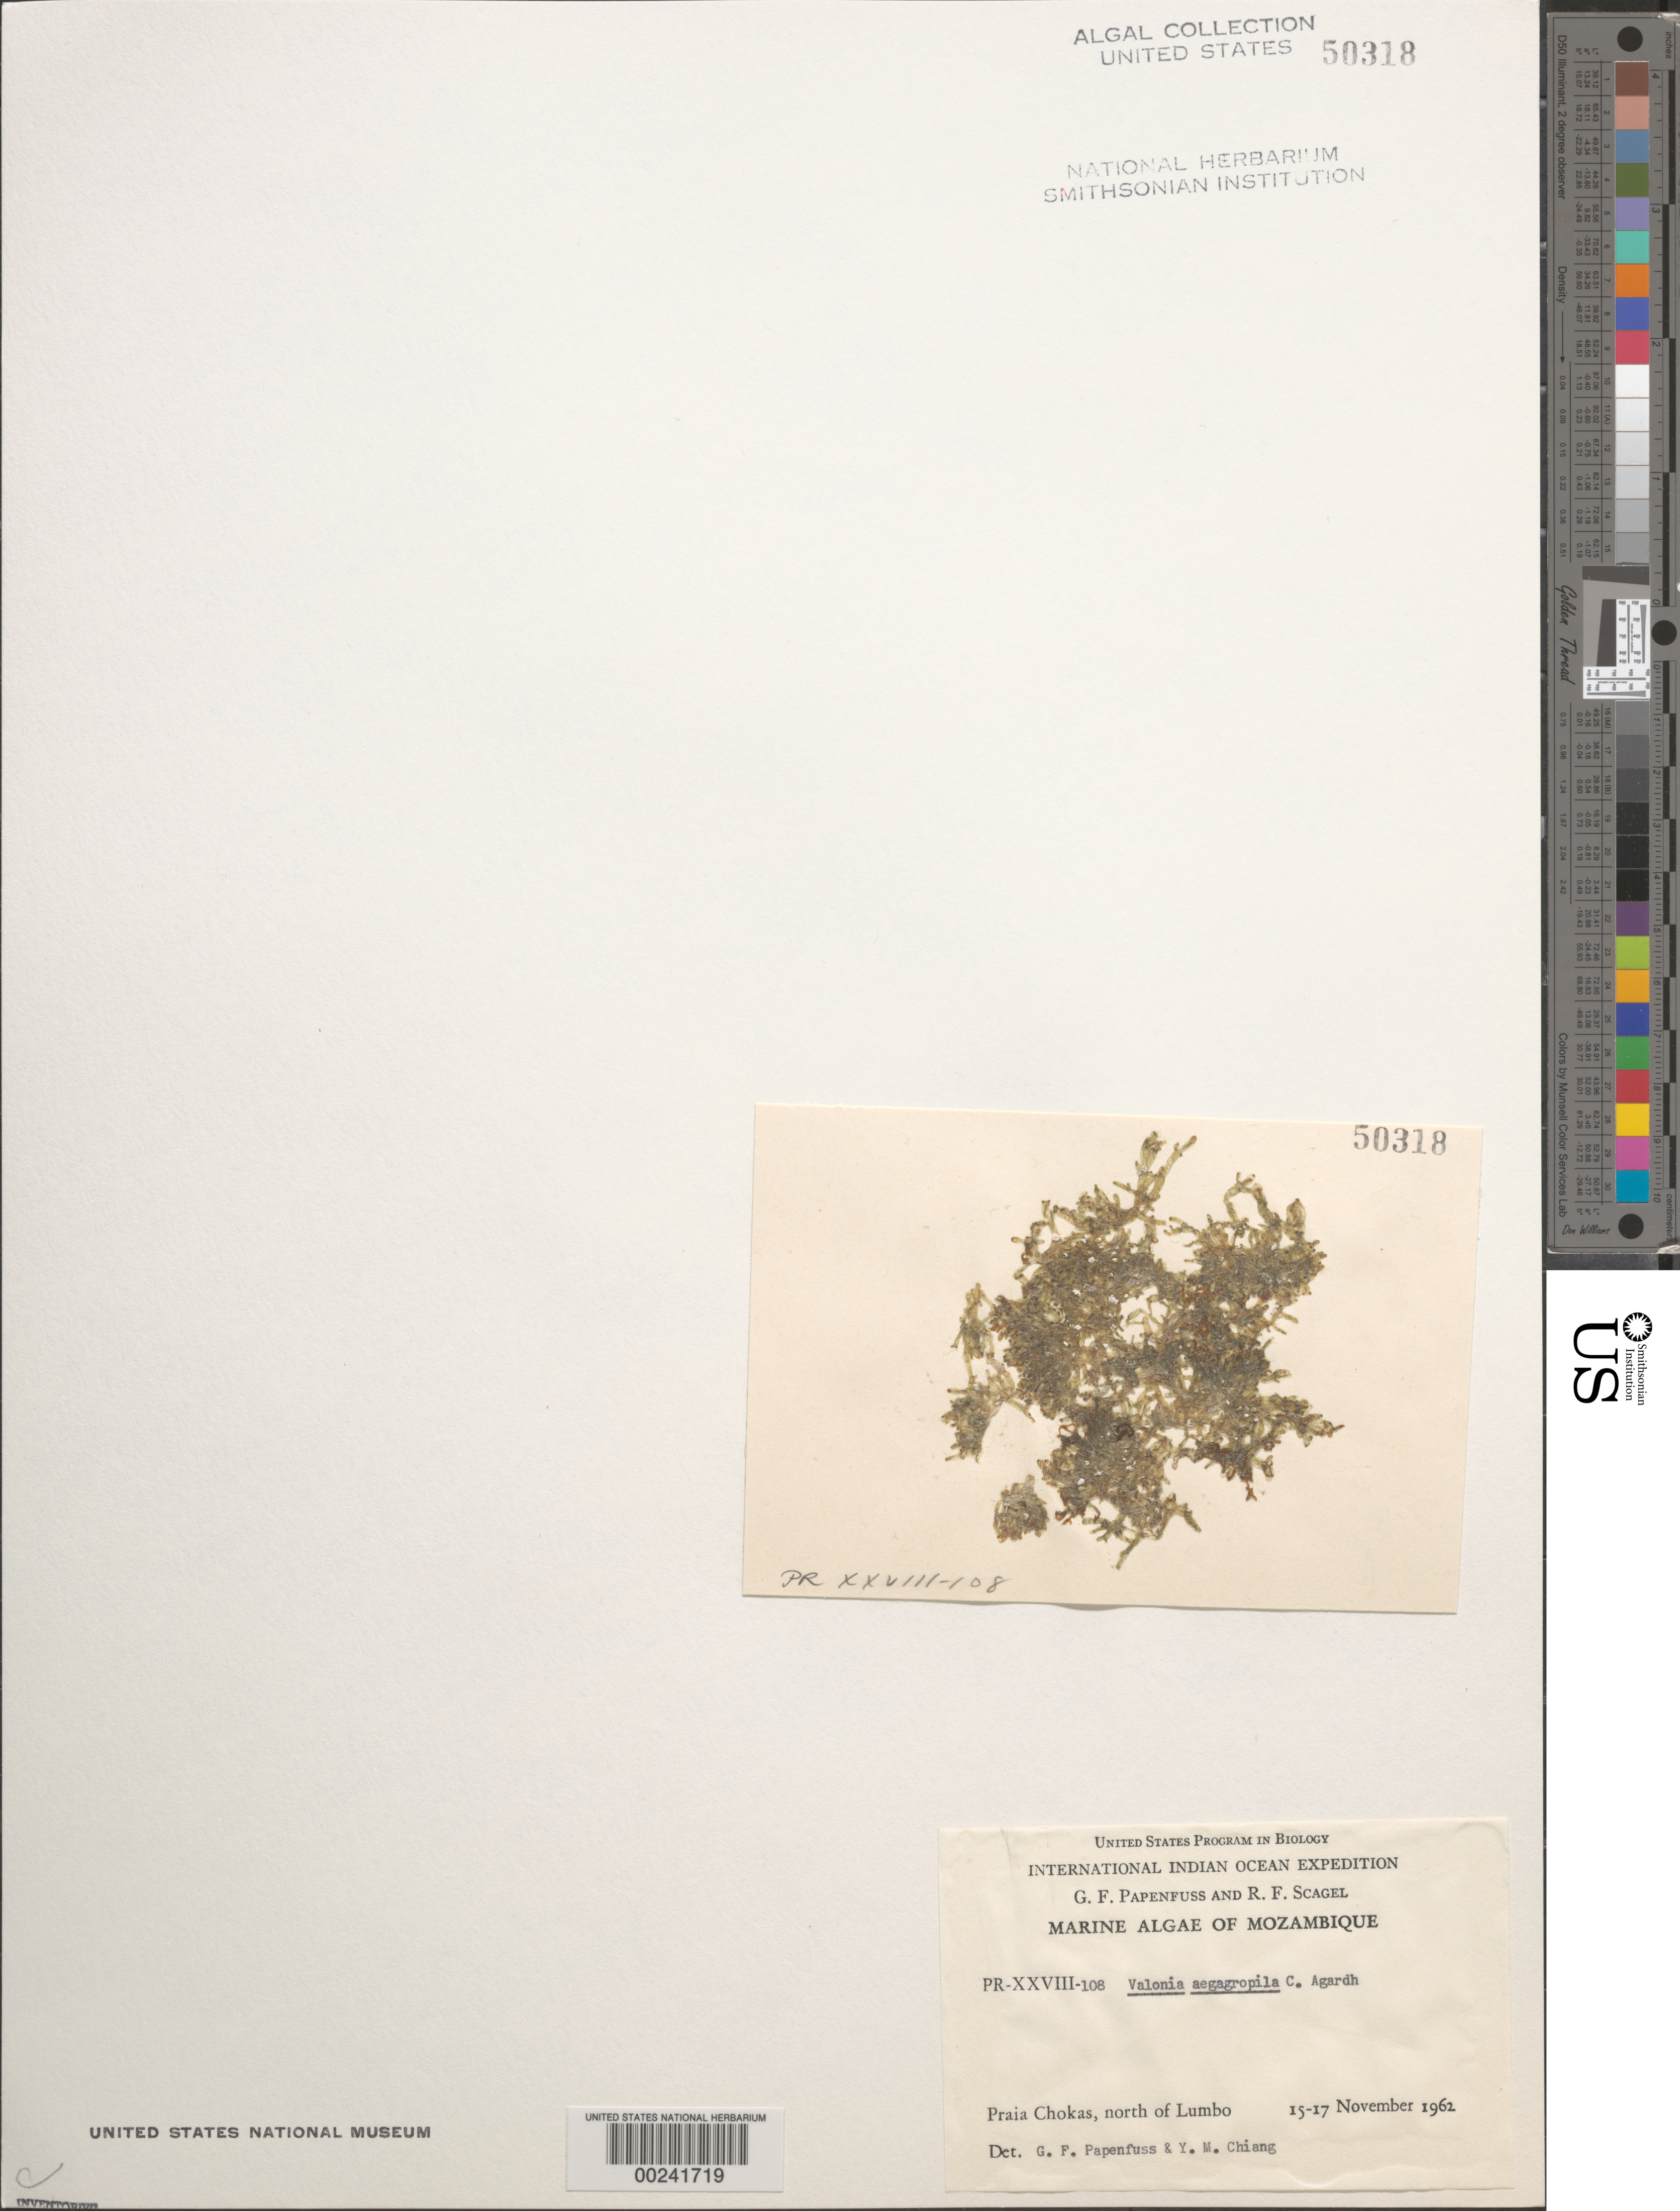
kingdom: Plantae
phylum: Chlorophyta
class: Ulvophyceae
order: Siphonocladales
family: Valoniaceae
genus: Valonia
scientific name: Valonia aegagropila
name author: C. Agardh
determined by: Papenfuss, G. F.; Chiang, Y. M.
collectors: G. Papenfuss & R. F. Scagel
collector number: PR-XXVII-108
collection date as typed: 15 Nov 1962 to 17 Nov 1962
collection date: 1962-11-15/1962-11-17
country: Mozambique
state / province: Nampula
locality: Praia Chokas, north of Lumbo, Ilha District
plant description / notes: International Indian Ocean Expedition, 1962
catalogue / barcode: US 50318